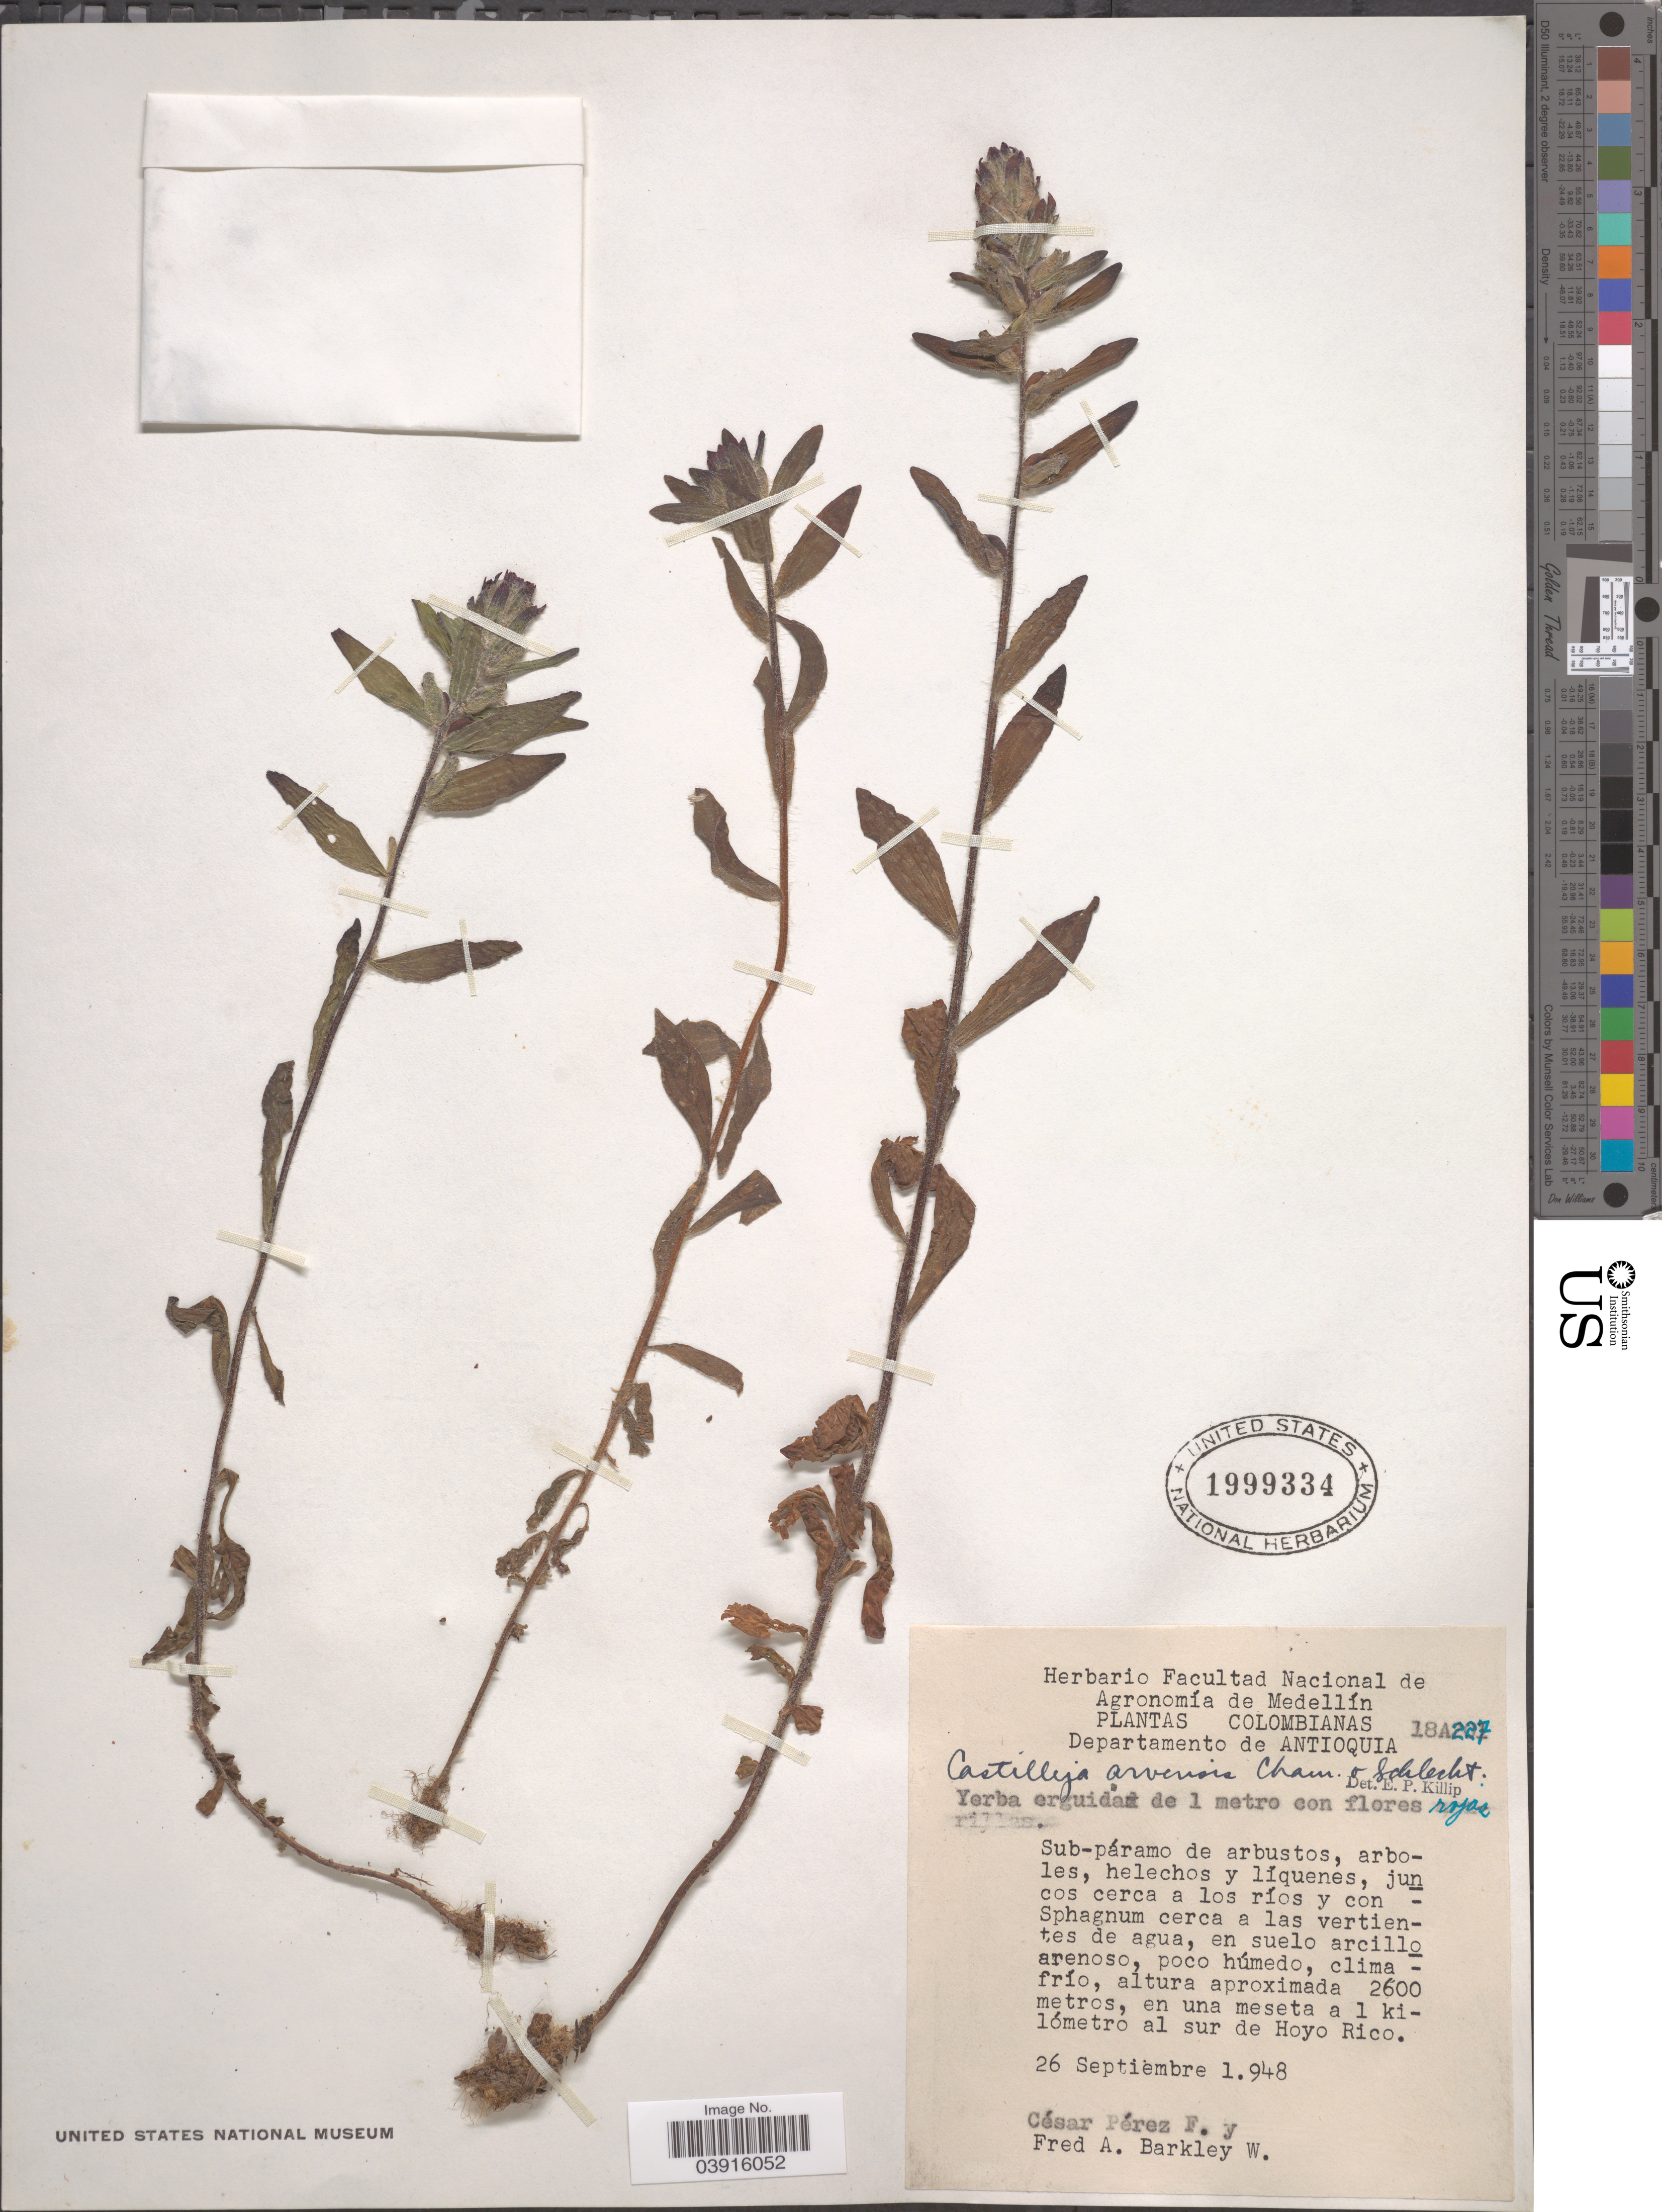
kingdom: Plantae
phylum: Tracheophyta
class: Magnoliopsida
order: Lamiales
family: Orobanchaceae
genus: Castilleja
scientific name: Castilleja arvensis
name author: Schltdl. & Cham.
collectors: C. Pérez F. & F. Barkley W.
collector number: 18A227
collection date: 1948-09-26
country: Colombia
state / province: Antioquia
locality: Departamento de Antioquia. Juncos cerca a los ríos y con Sphagnum cerca a las vertientes de agua, en suelo arcillo arenoso, poco húmedo, en una meseta a 1 kilómetro al sur de Hoyo Rico.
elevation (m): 2600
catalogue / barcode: US 1999334